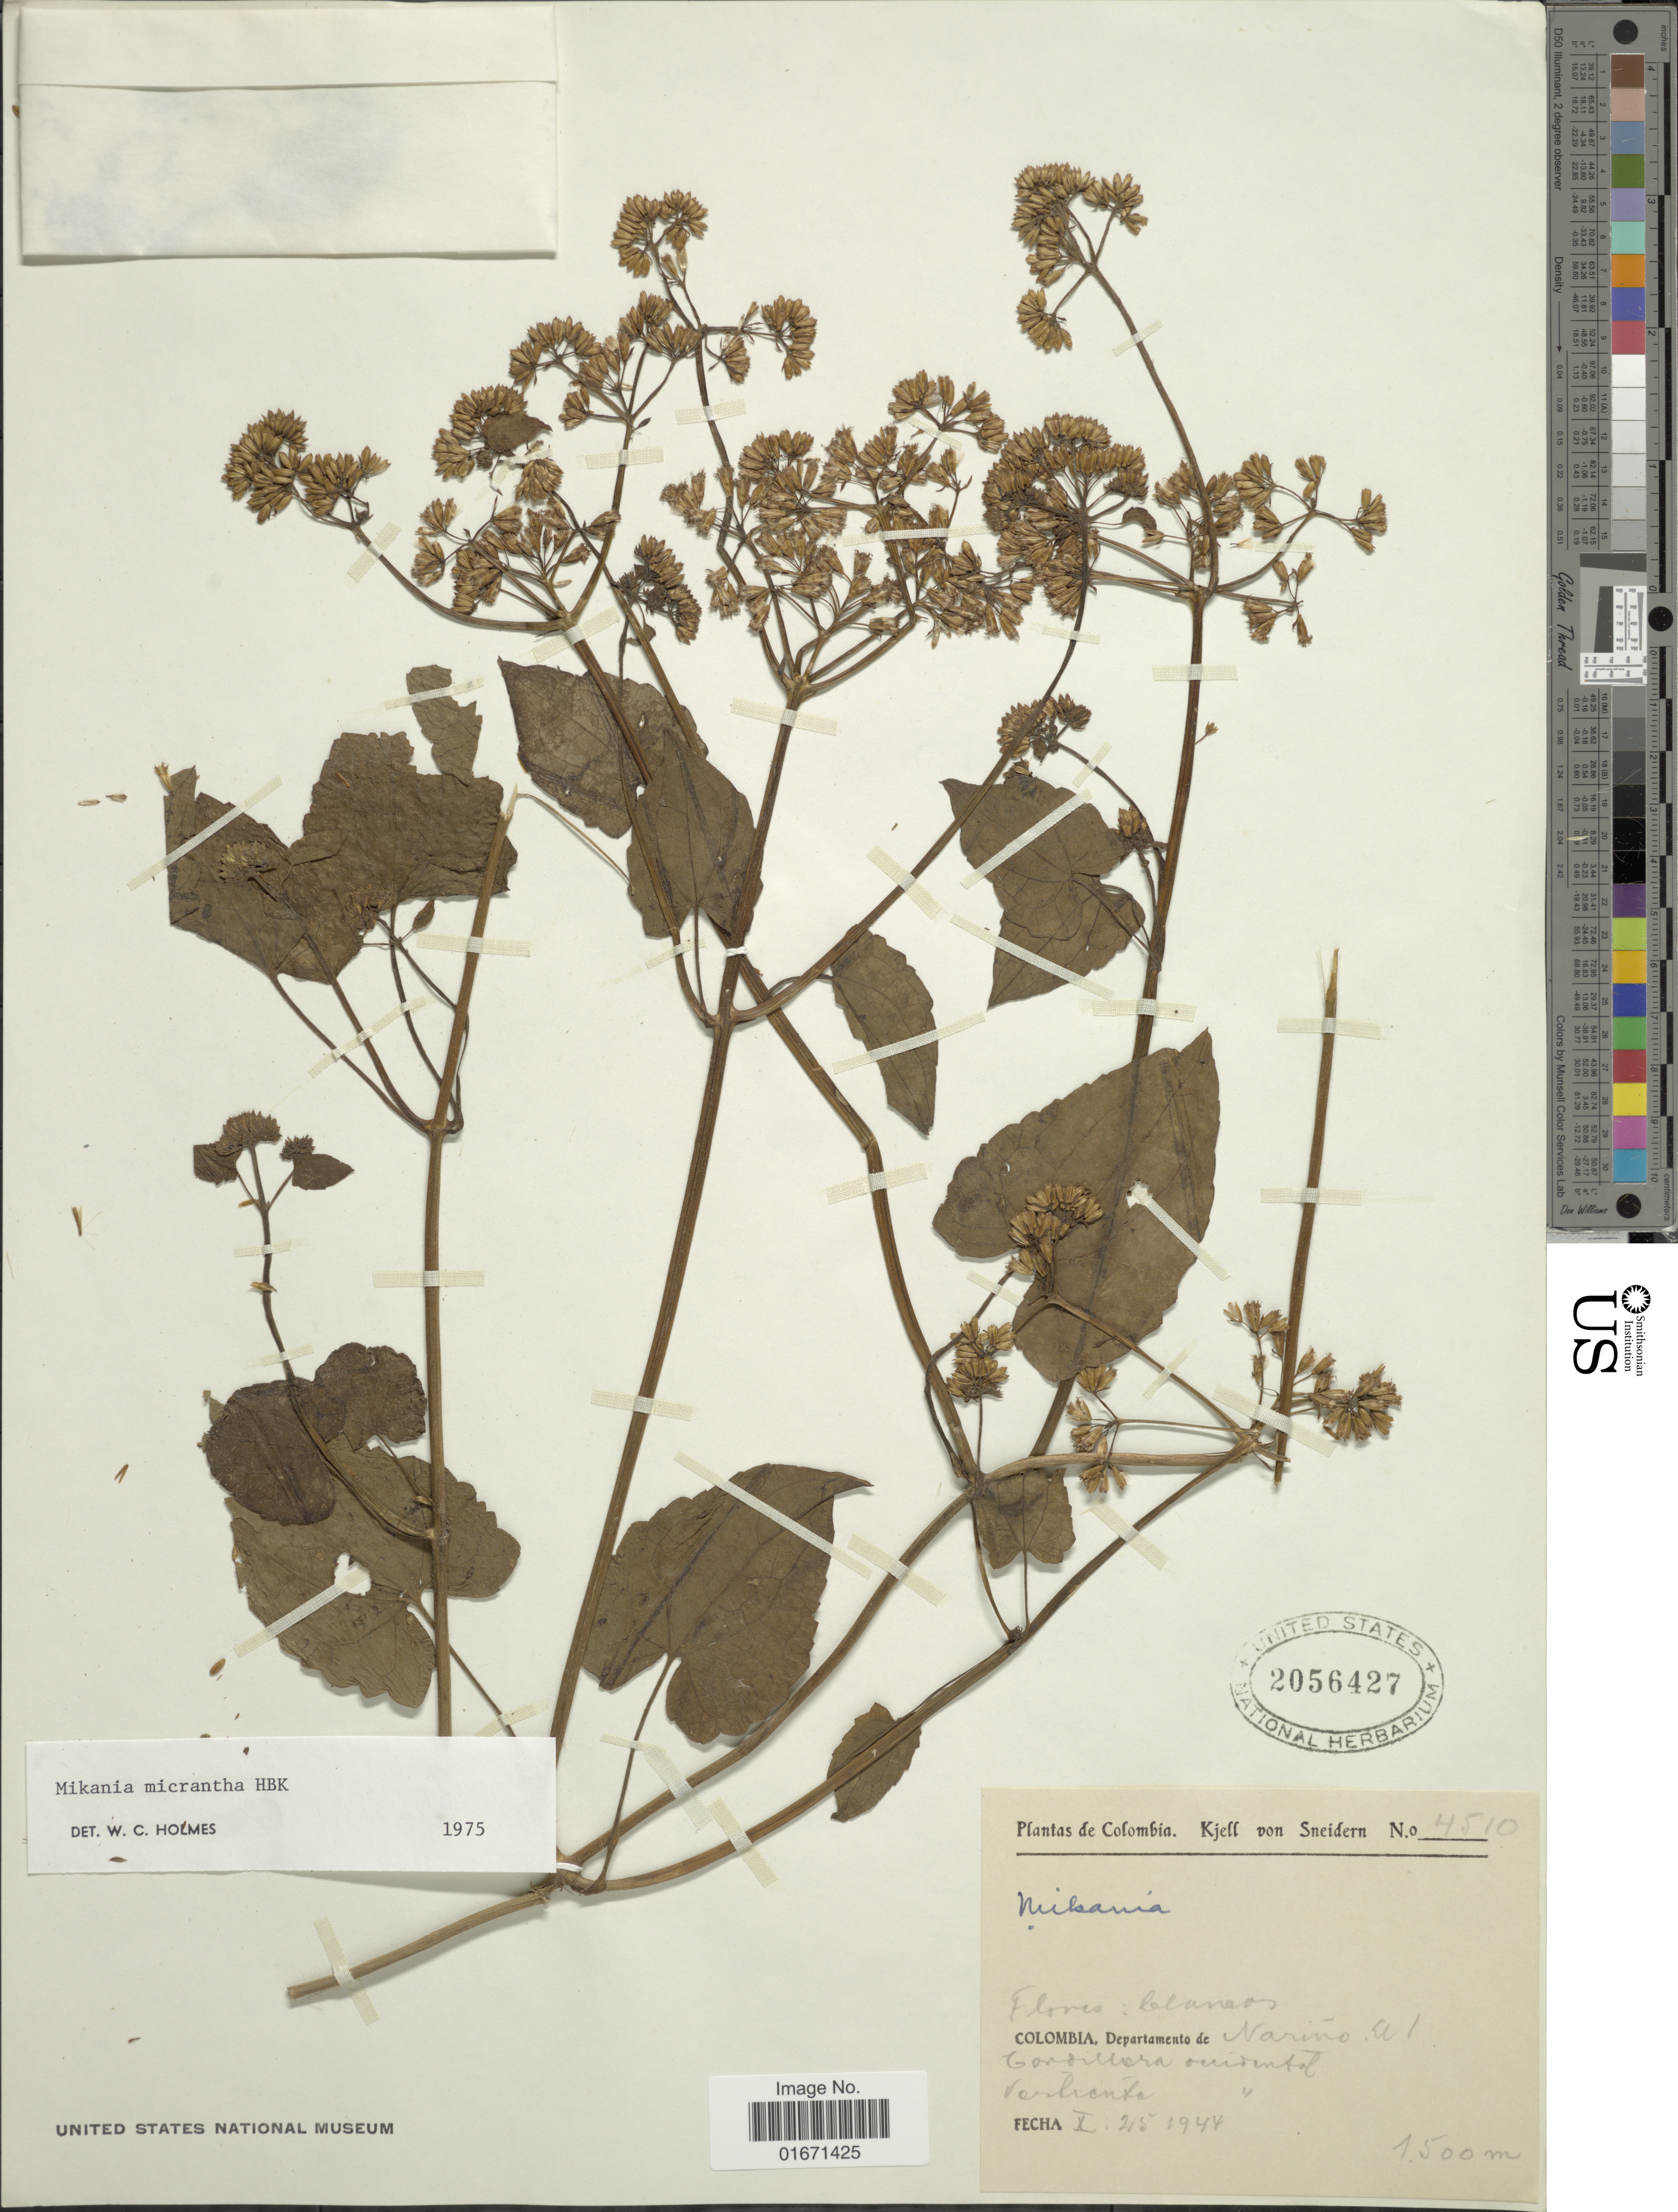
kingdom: Plantae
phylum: Tracheophyta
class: Magnoliopsida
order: Asterales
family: Asteraceae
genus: Mikania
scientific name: Mikania micrantha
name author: Kunth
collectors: K. von Sneidern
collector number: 4510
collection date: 1944-10-25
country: Colombia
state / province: Nariño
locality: Colombia, Departamento de Nariño. El Cordillera oriental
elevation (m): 1500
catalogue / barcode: US 2056427